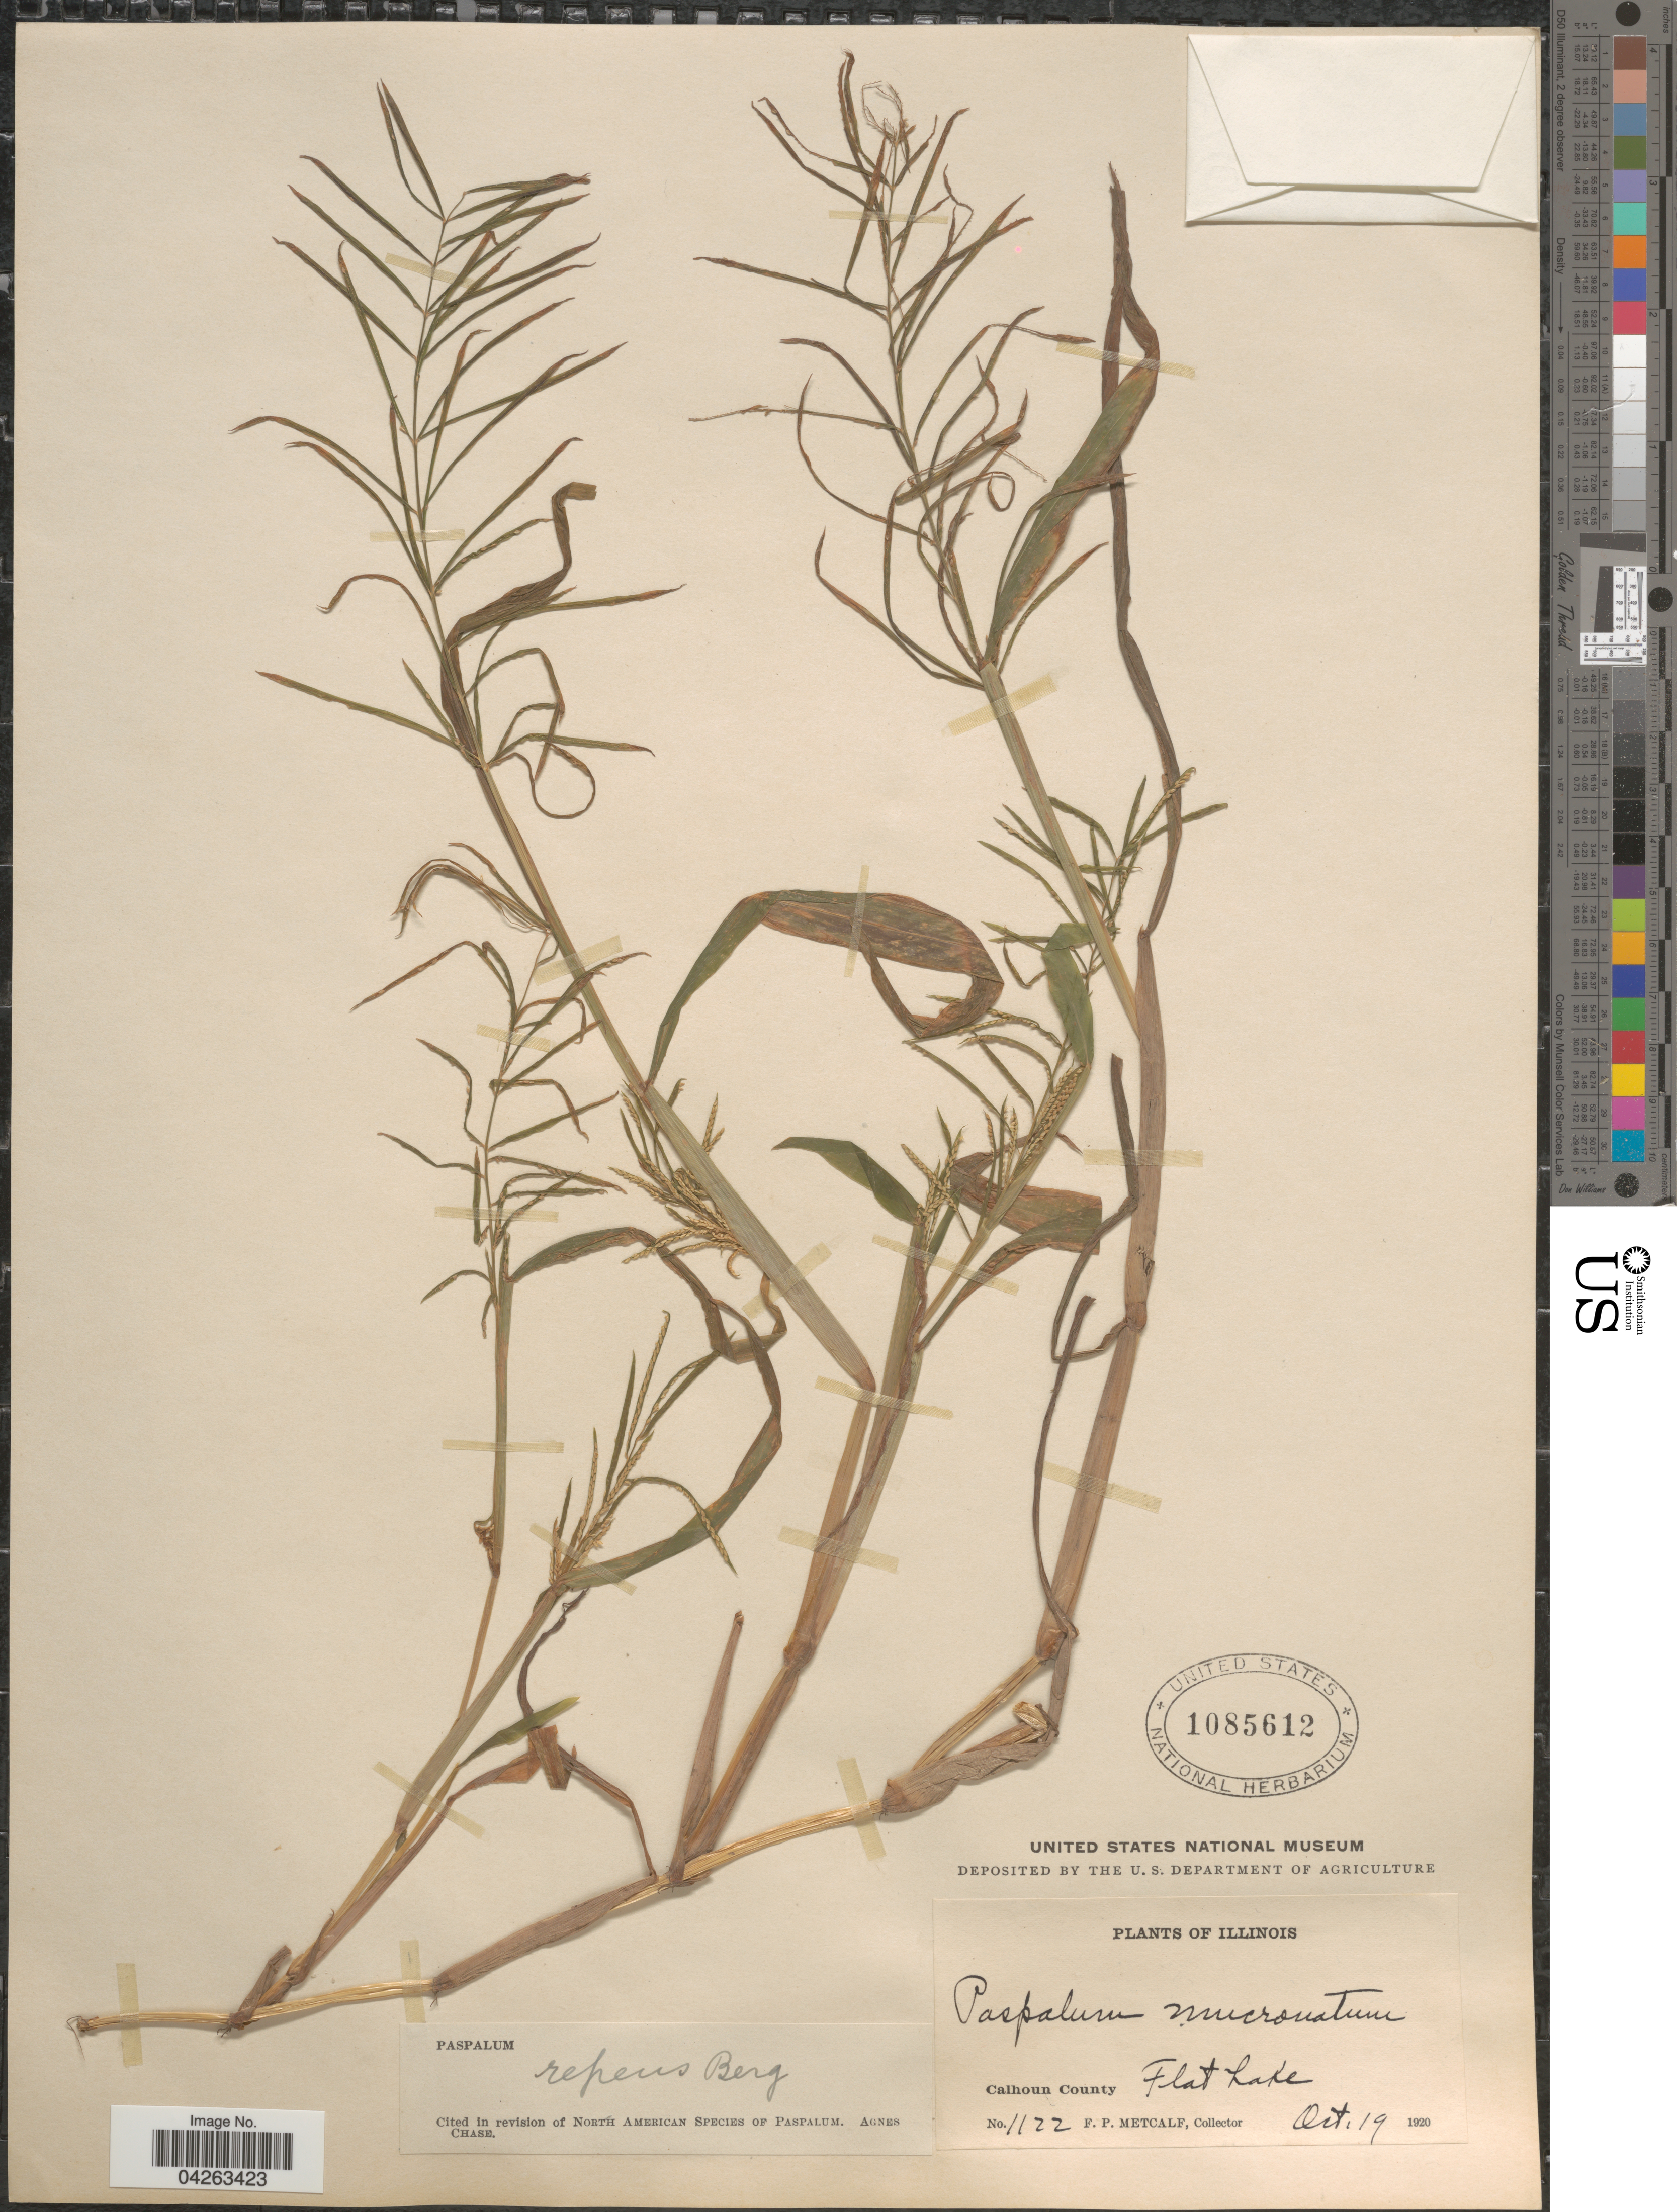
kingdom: Plantae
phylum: Tracheophyta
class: Liliopsida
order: Poales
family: Poaceae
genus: Paspalum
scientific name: Paspalum repens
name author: P.J. Bergius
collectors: F. Metcalf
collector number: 1122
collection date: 1920-10-19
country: United States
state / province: Illinois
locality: Calhoun County. Flat Lake.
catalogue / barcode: US 1085612